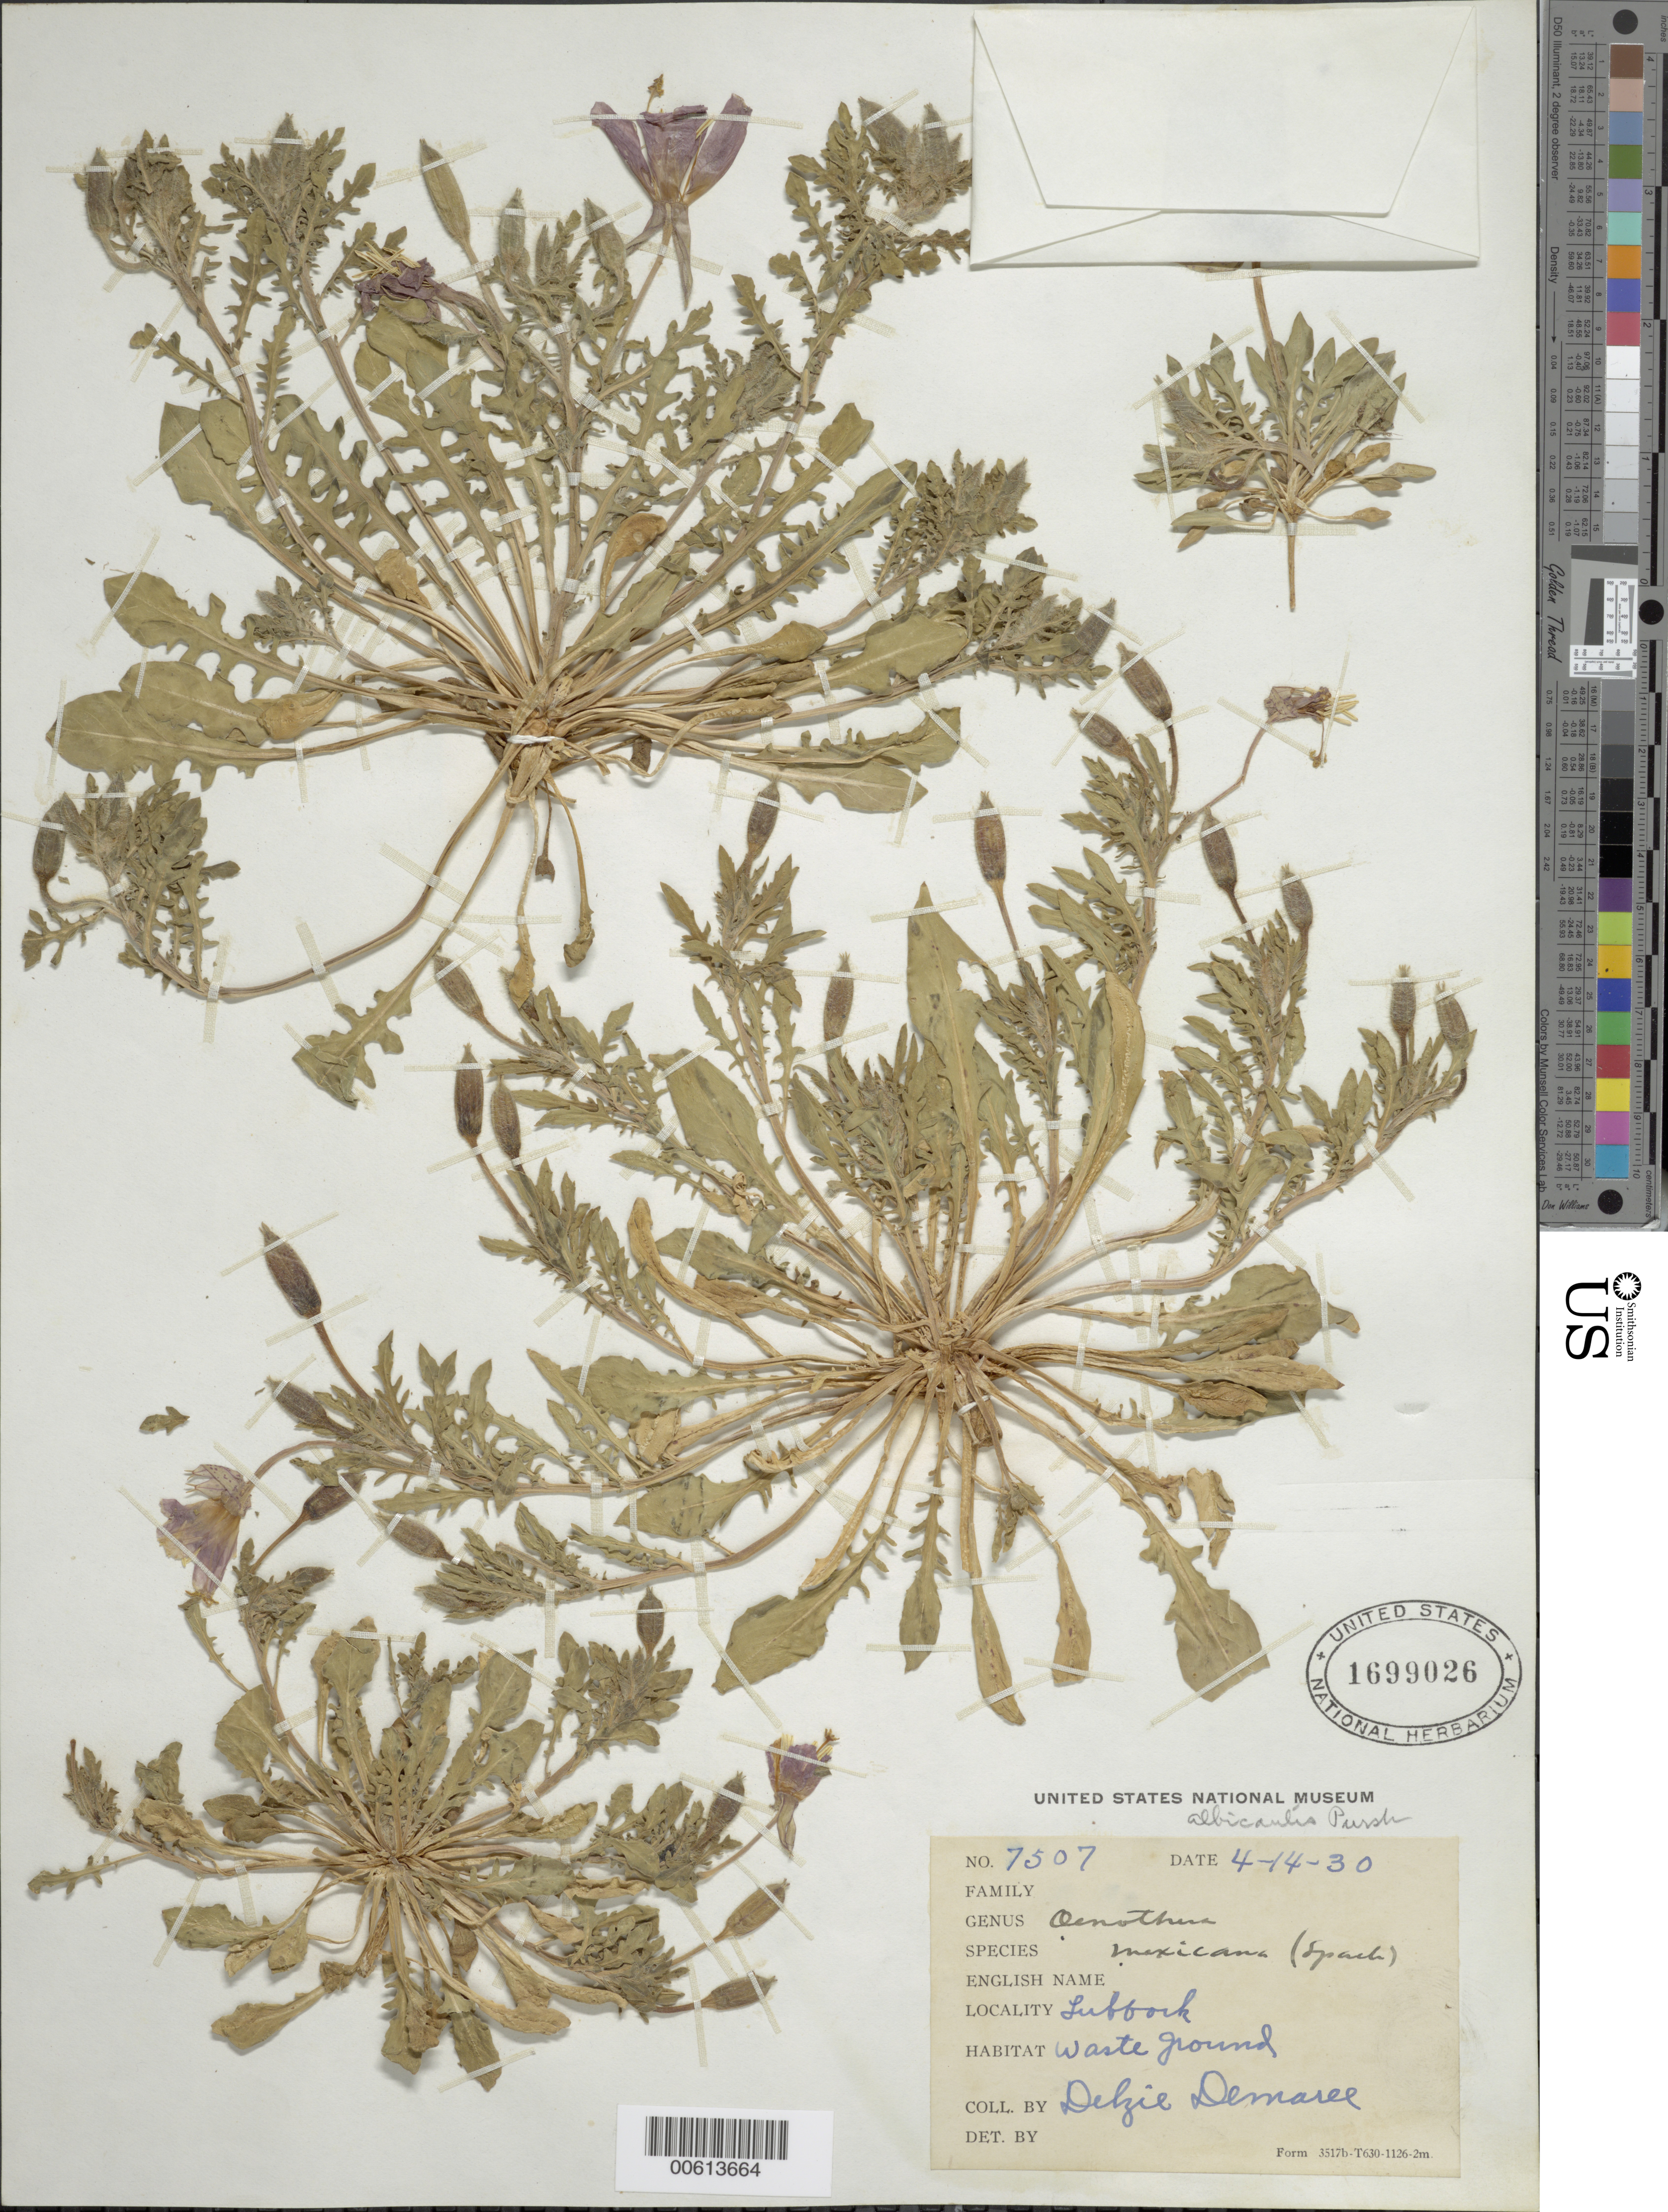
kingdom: Plantae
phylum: Tracheophyta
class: Magnoliopsida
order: Myrtales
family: Onagraceae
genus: Oenothera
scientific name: Oenothera albicaulis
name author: Pursh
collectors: D. Demaree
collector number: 7507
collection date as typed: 14 Apr 1930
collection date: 1930-04-14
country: United States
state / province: Texas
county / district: Lubbock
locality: Lubbock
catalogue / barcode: US 1699026